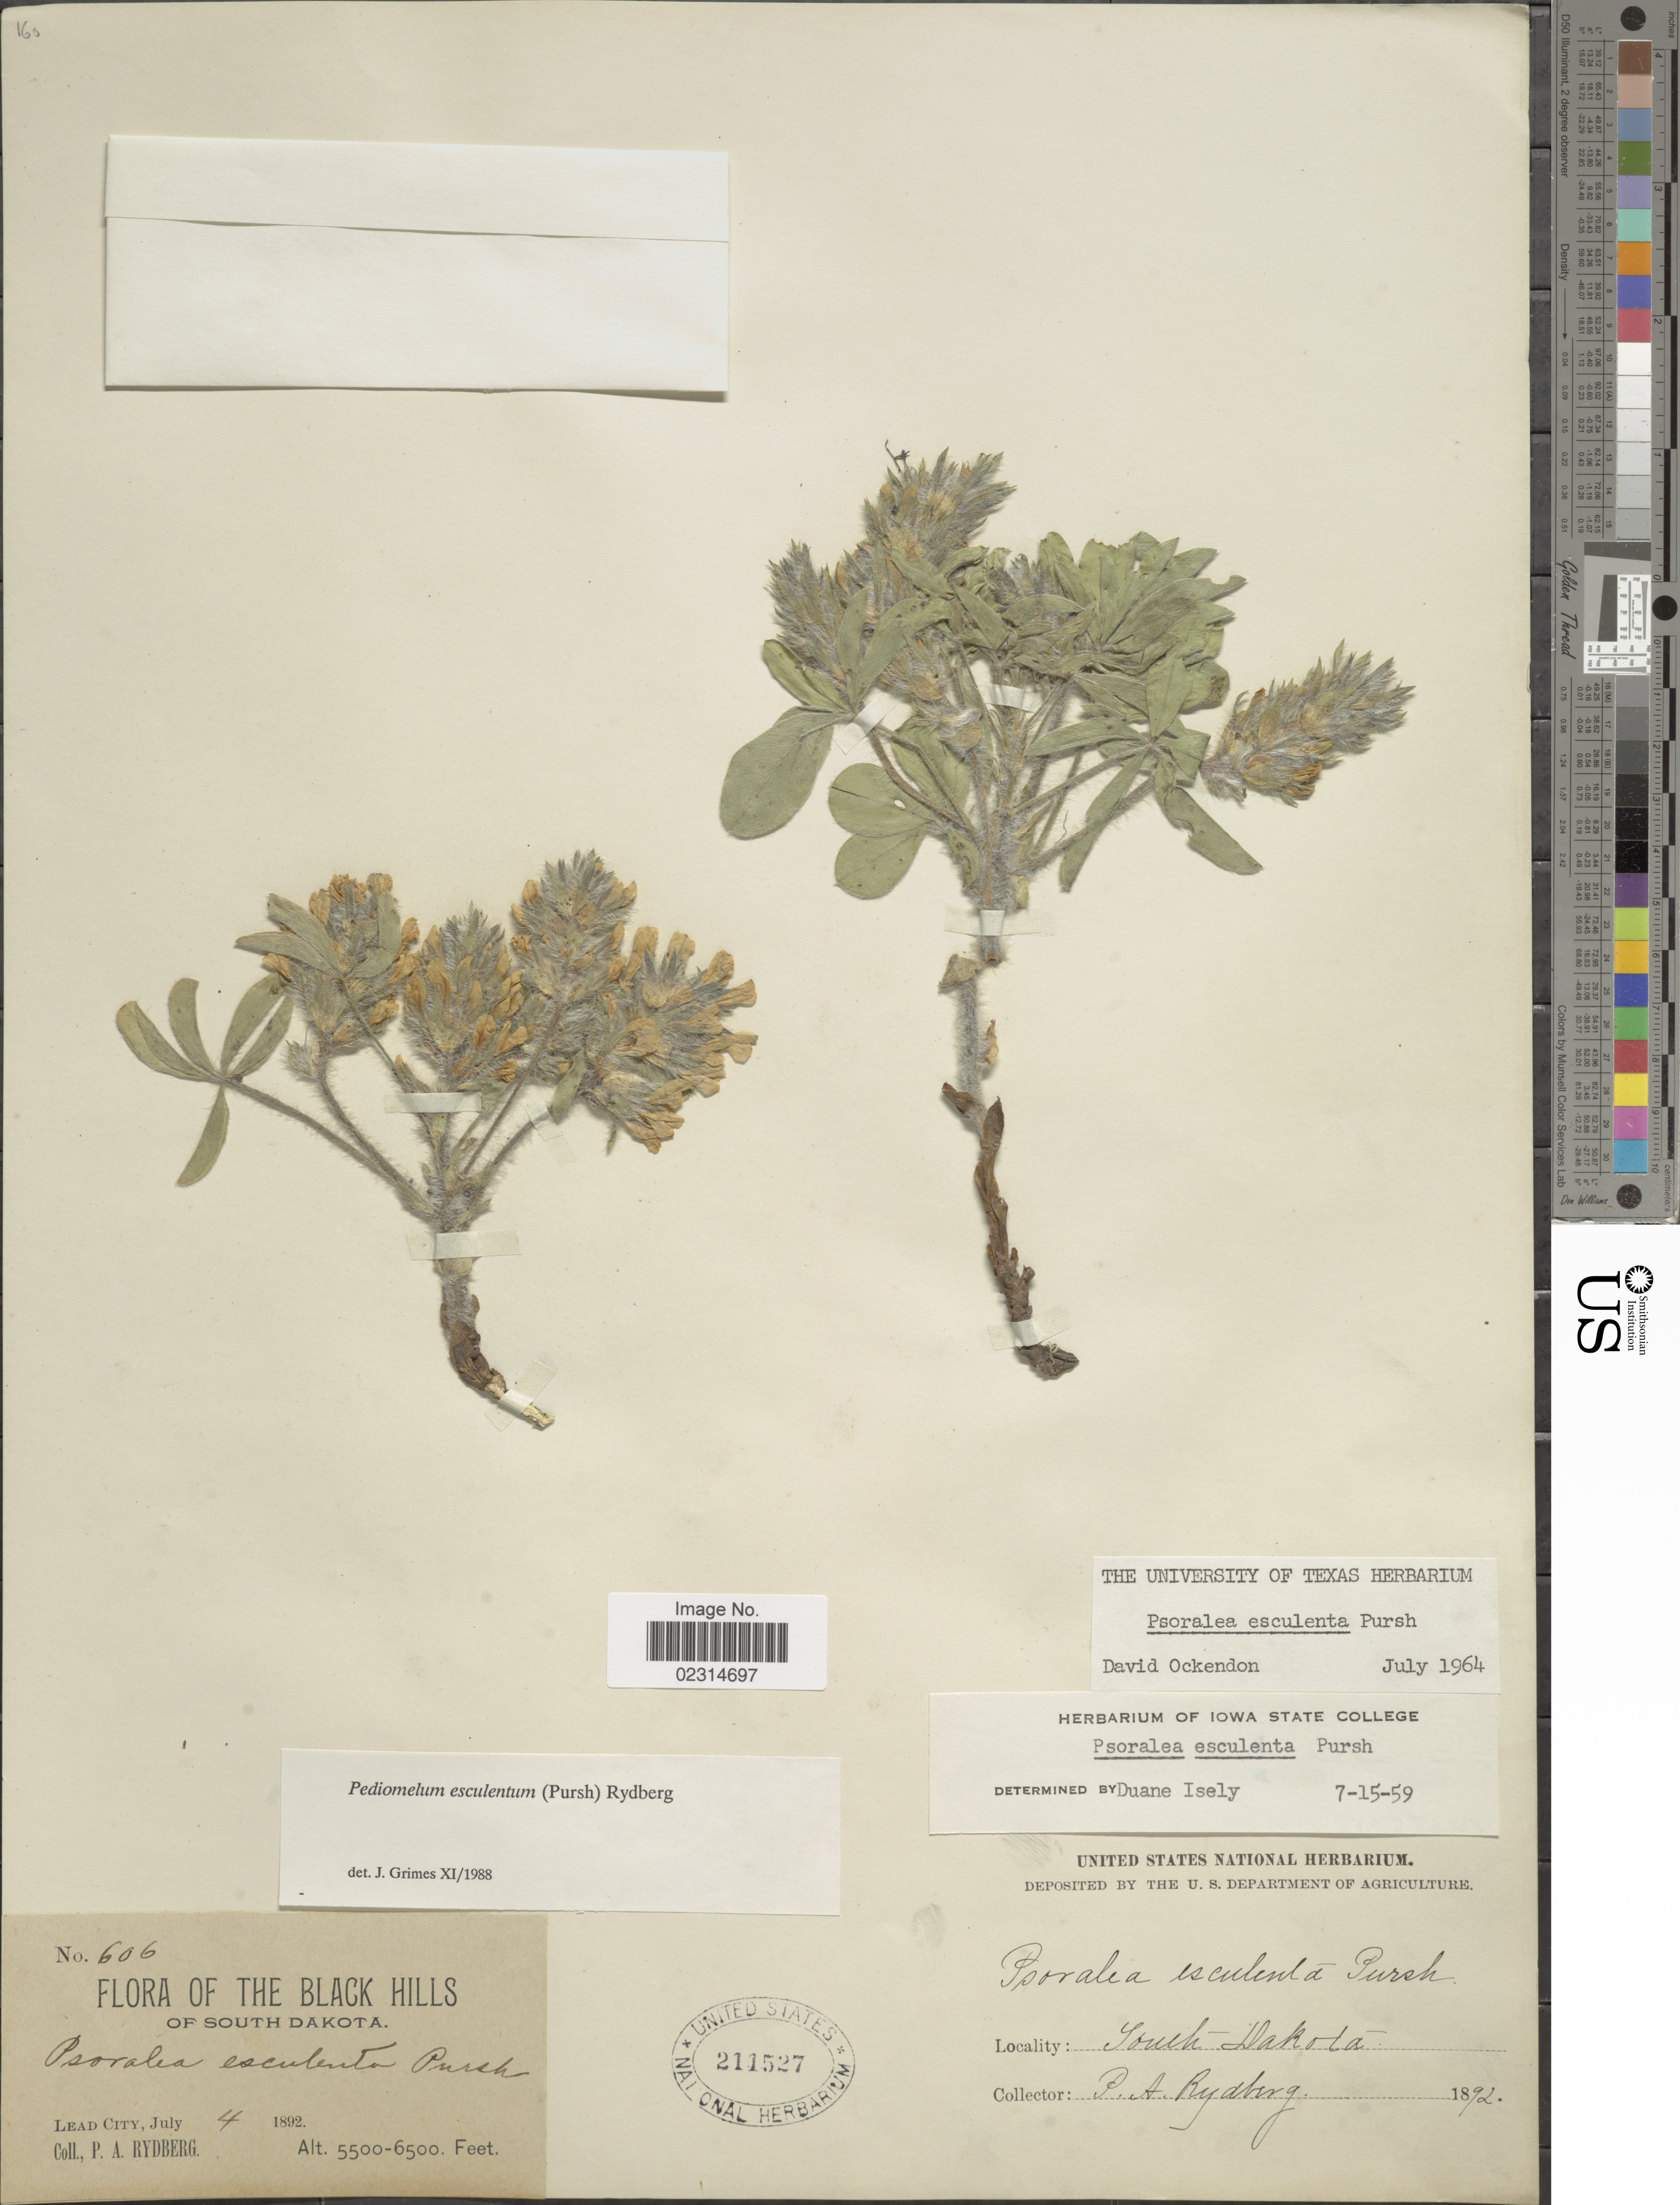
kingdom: Plantae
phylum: Tracheophyta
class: Magnoliopsida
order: Fabales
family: Fabaceae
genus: Pediomelum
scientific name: Pediomelum esculentum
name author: (Pursh) Rydb.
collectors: P. A. Rydberg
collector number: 606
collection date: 1892-07-04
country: United States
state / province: South Dakota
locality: The Black Hills of South Dakota, Lead City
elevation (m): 1676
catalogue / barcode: US 211527